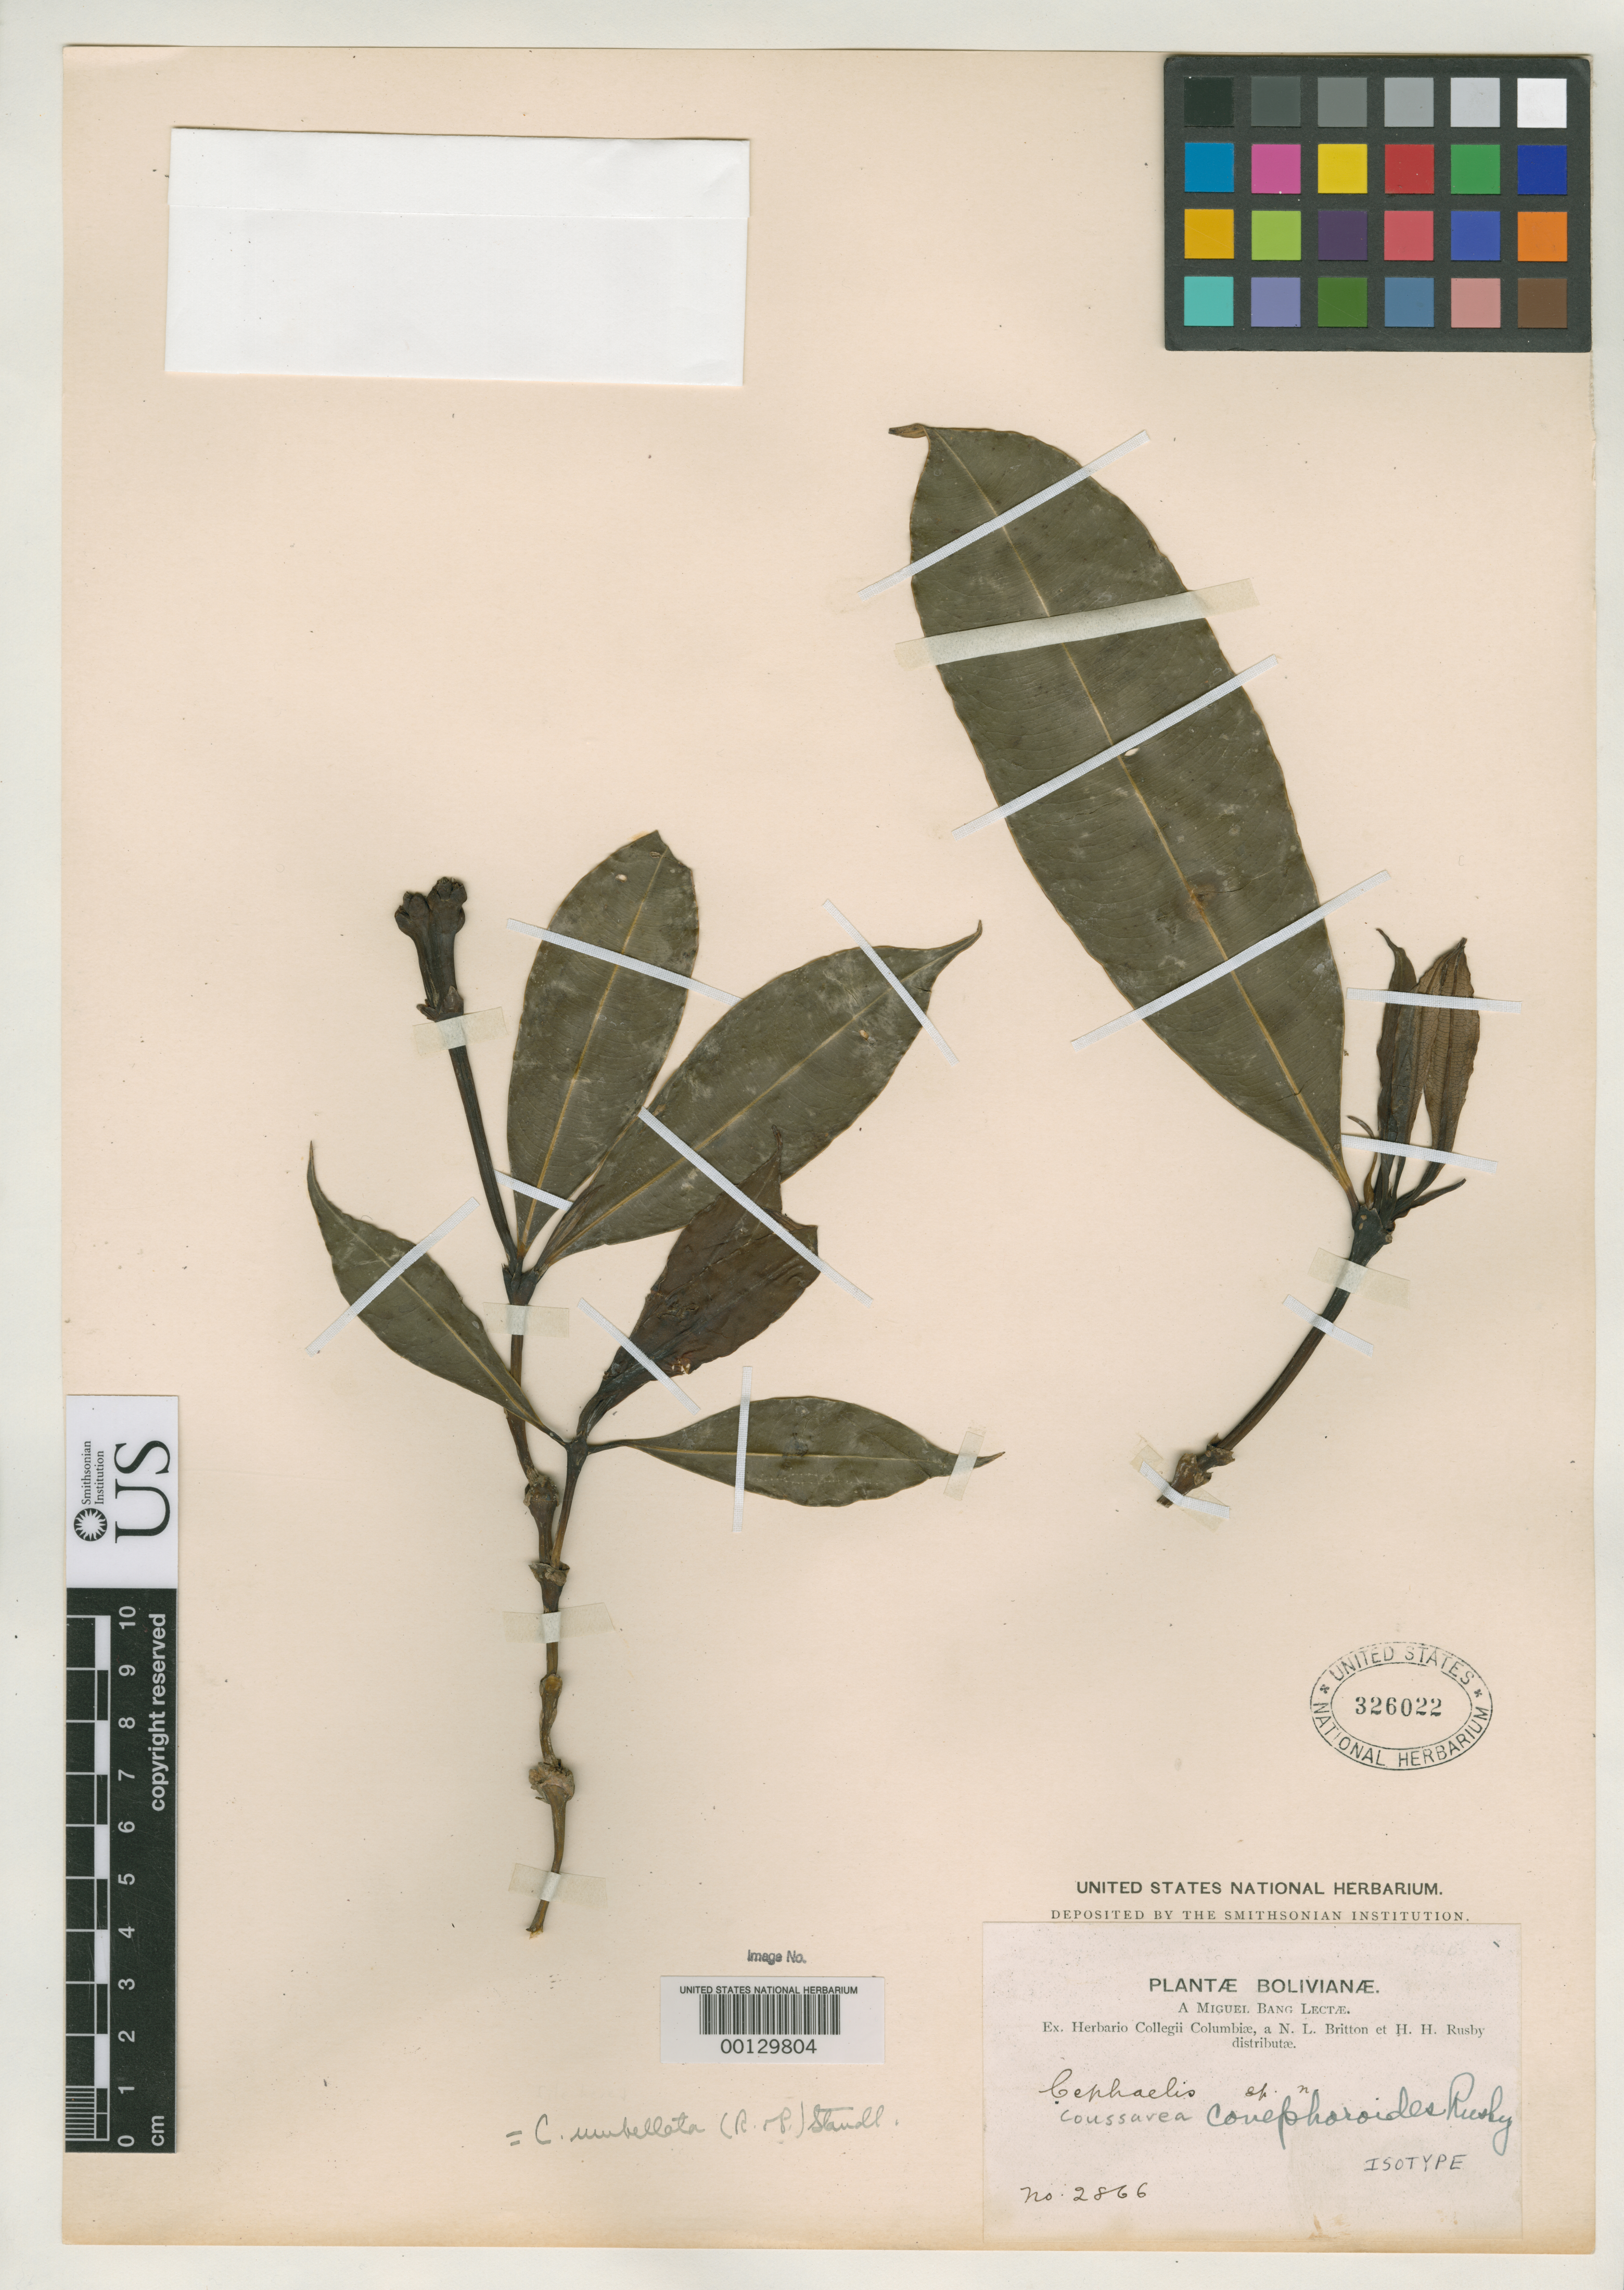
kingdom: Plantae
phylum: Tracheophyta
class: Magnoliopsida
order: Gentianales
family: Rubiaceae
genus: Cephaelis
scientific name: Cephaelis conephoroides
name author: Rusby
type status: Isotype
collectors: M. Bang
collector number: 2866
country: Bolivia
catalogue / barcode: US 326022